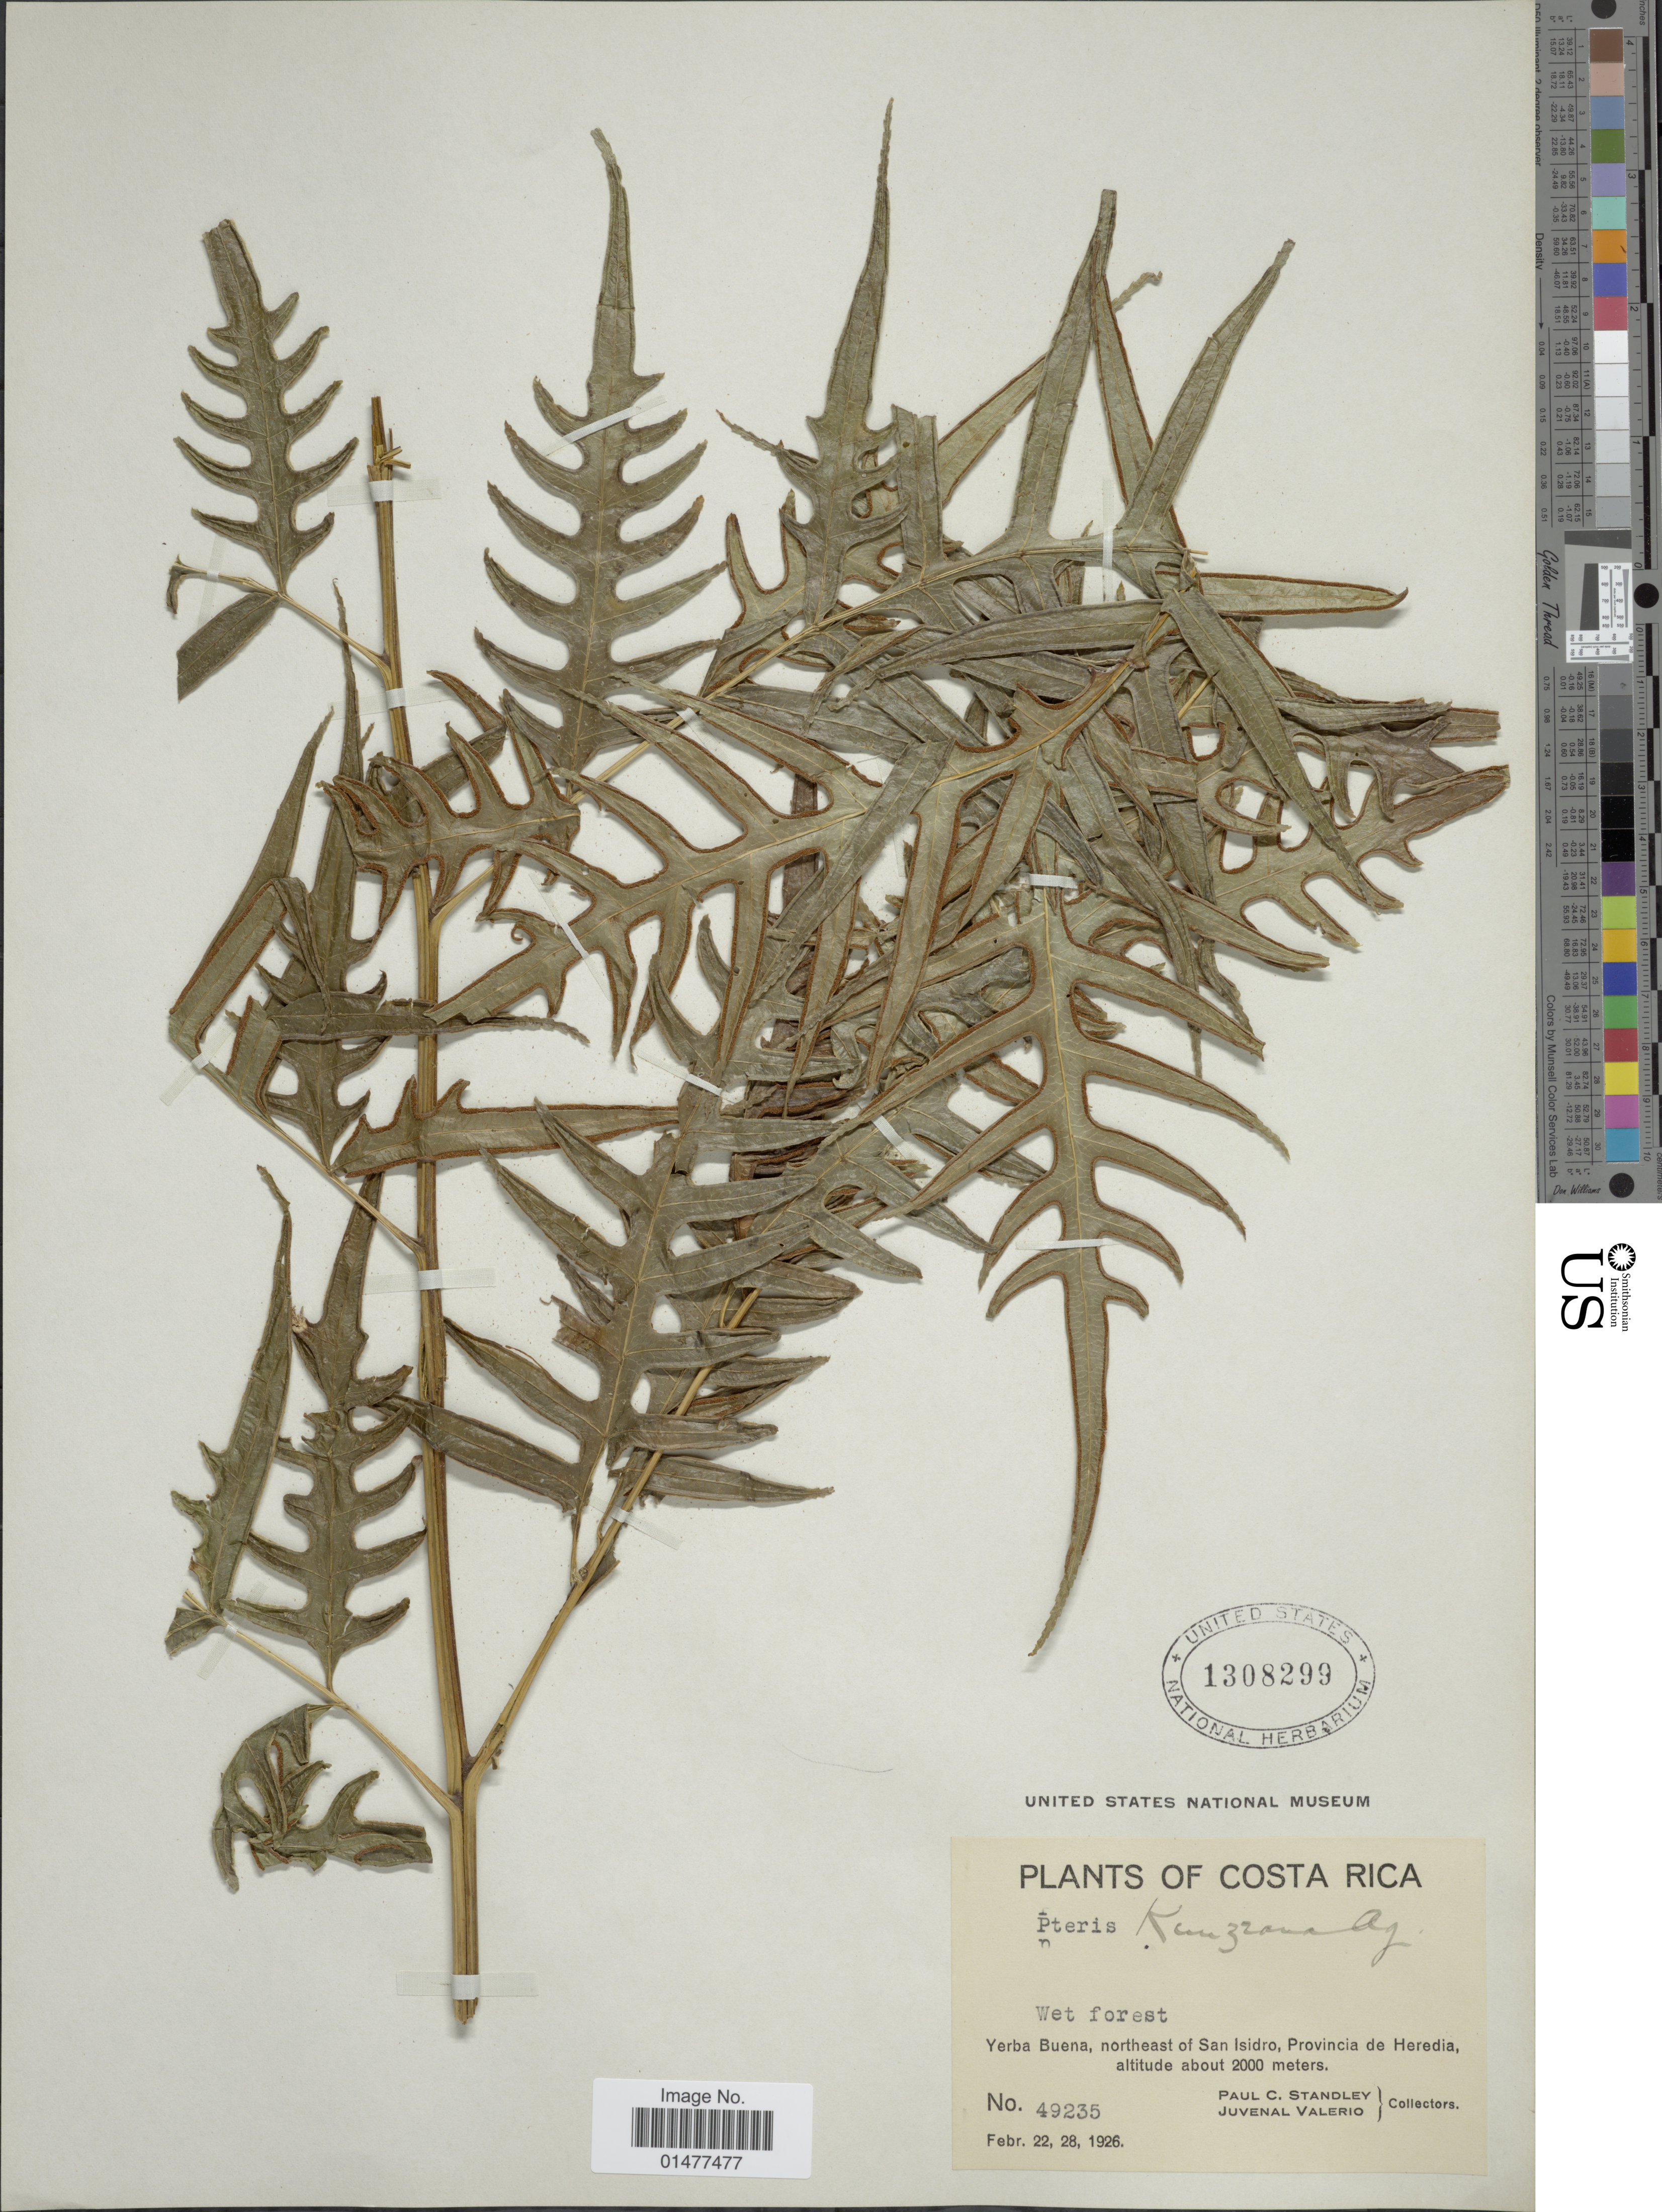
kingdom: Plantae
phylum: Tracheophyta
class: Polypodiopsida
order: Polypodiales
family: Pteridaceae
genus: Pteris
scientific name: Pteris altissima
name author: Poir.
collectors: P. C. Standley & J. Valerio R.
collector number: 49235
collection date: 1926-02-22/1926-02-28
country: Costa Rica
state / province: Heredia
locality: Yerba Buena, northeast of San Isidoro.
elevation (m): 2000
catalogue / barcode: US 1308299